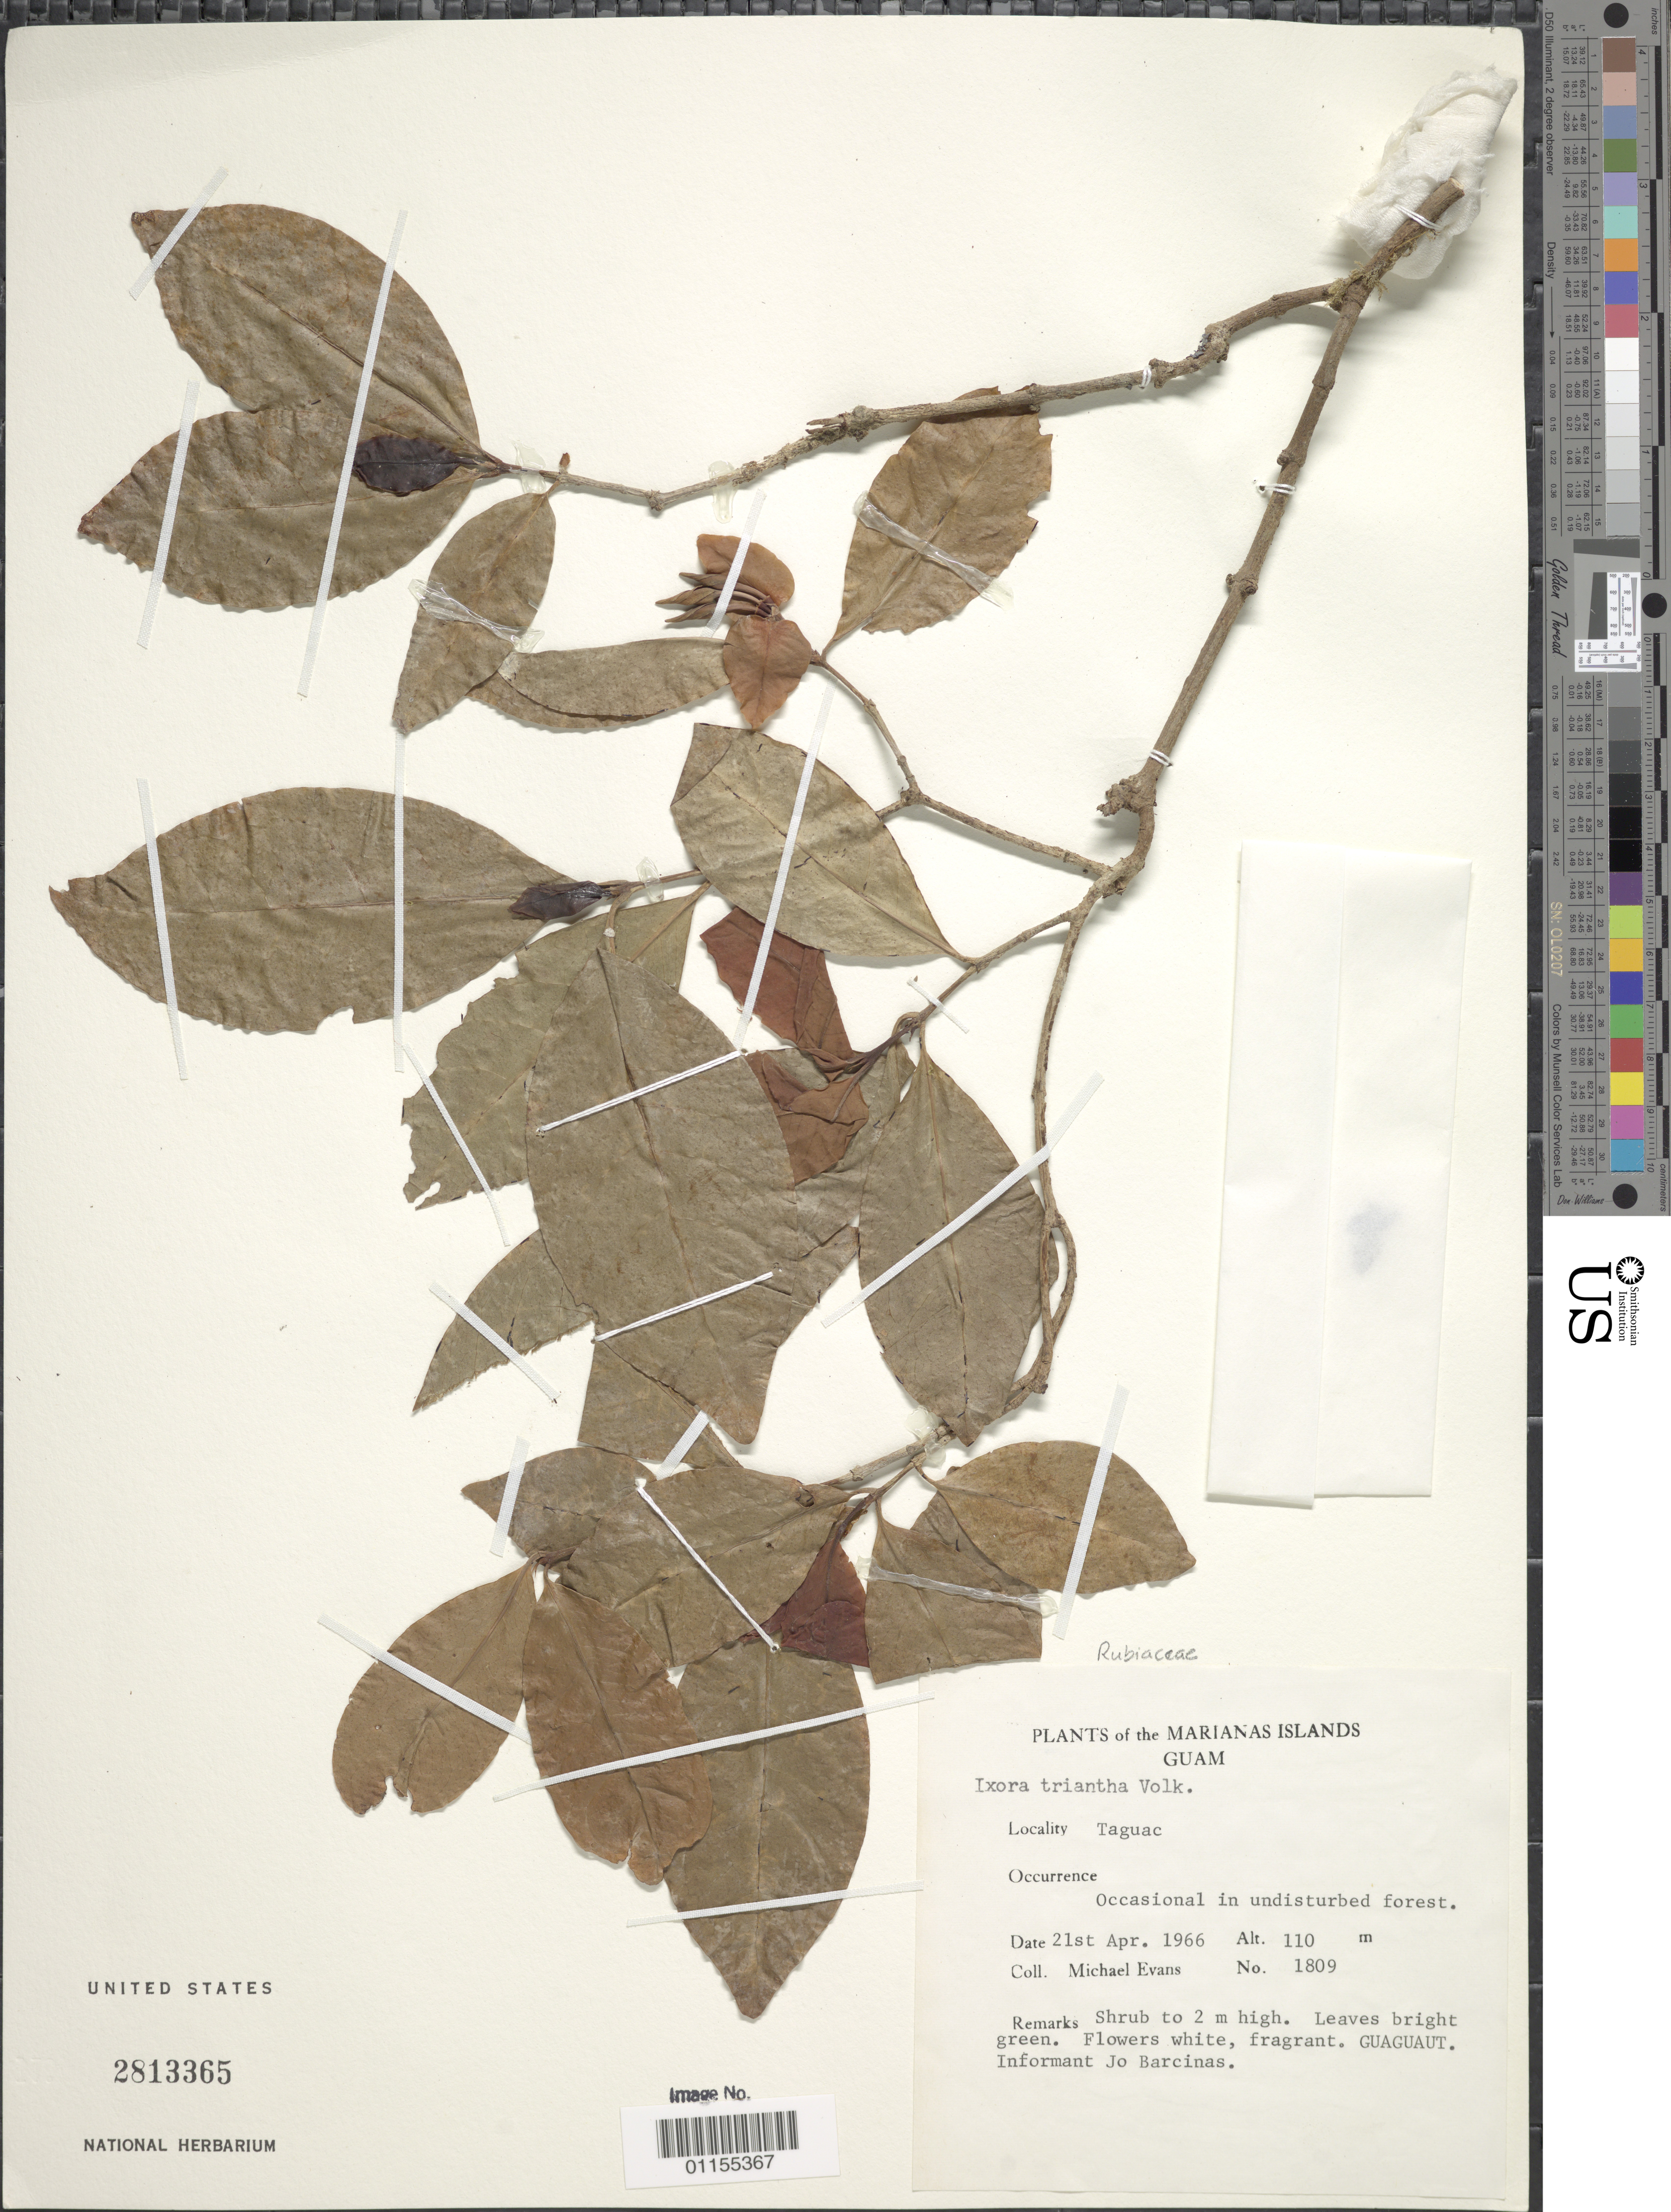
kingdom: Plantae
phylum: Tracheophyta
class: Magnoliopsida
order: Gentianales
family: Rubiaceae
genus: Ixora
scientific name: Ixora triantha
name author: Volkens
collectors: M. Evans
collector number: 1809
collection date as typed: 21 Apr 1966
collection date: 1966-04-21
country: Guam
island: Guam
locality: Taguac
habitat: Undisturbed forest.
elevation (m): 110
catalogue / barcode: US 2813365